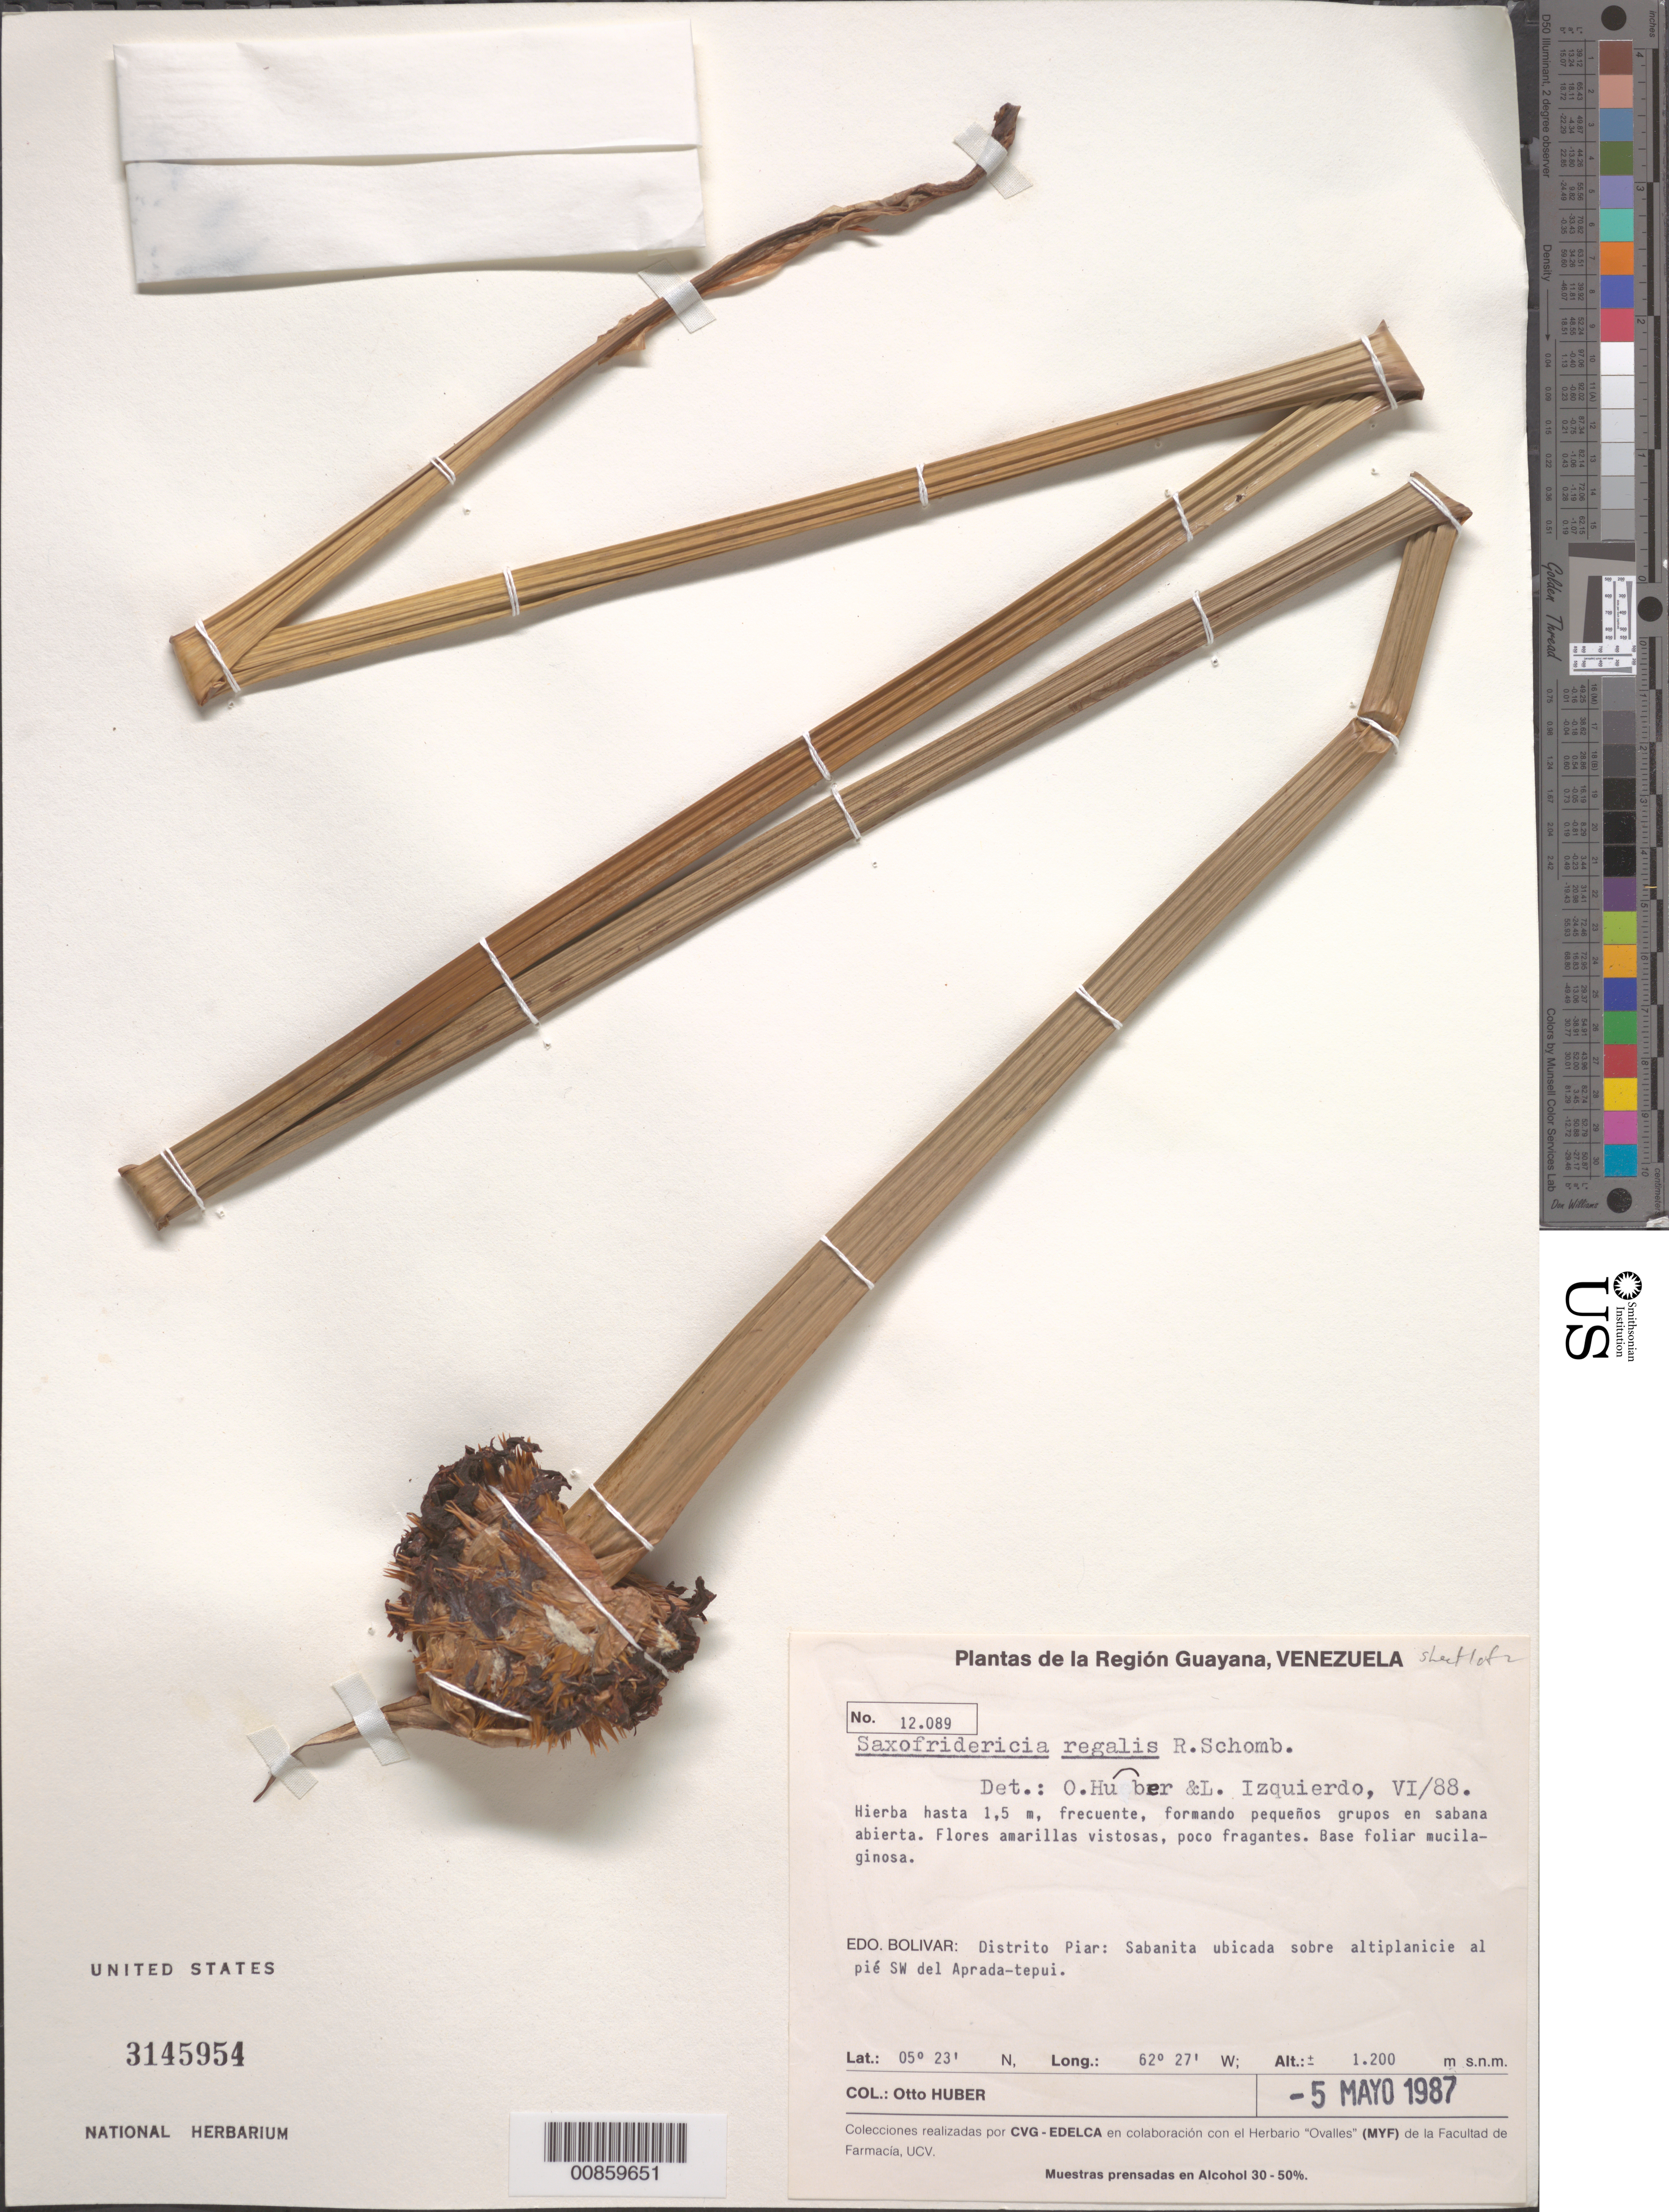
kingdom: Plantae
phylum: Tracheophyta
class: Liliopsida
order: Poales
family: Rapateaceae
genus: Saxofridericia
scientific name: Saxofridericia regalis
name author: R.H. Schomb.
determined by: Huber, O.; Izquierdo, L.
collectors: O. Huber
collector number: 12089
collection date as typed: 5-May-87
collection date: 1987-05-05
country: Venezuela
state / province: Bolívar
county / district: Piar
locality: Aprada-tepuí, SW of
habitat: Sabanita ubicada sobre altiplanicie al pié SW de Aprada-tepuí.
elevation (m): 1200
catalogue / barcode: US 3145954